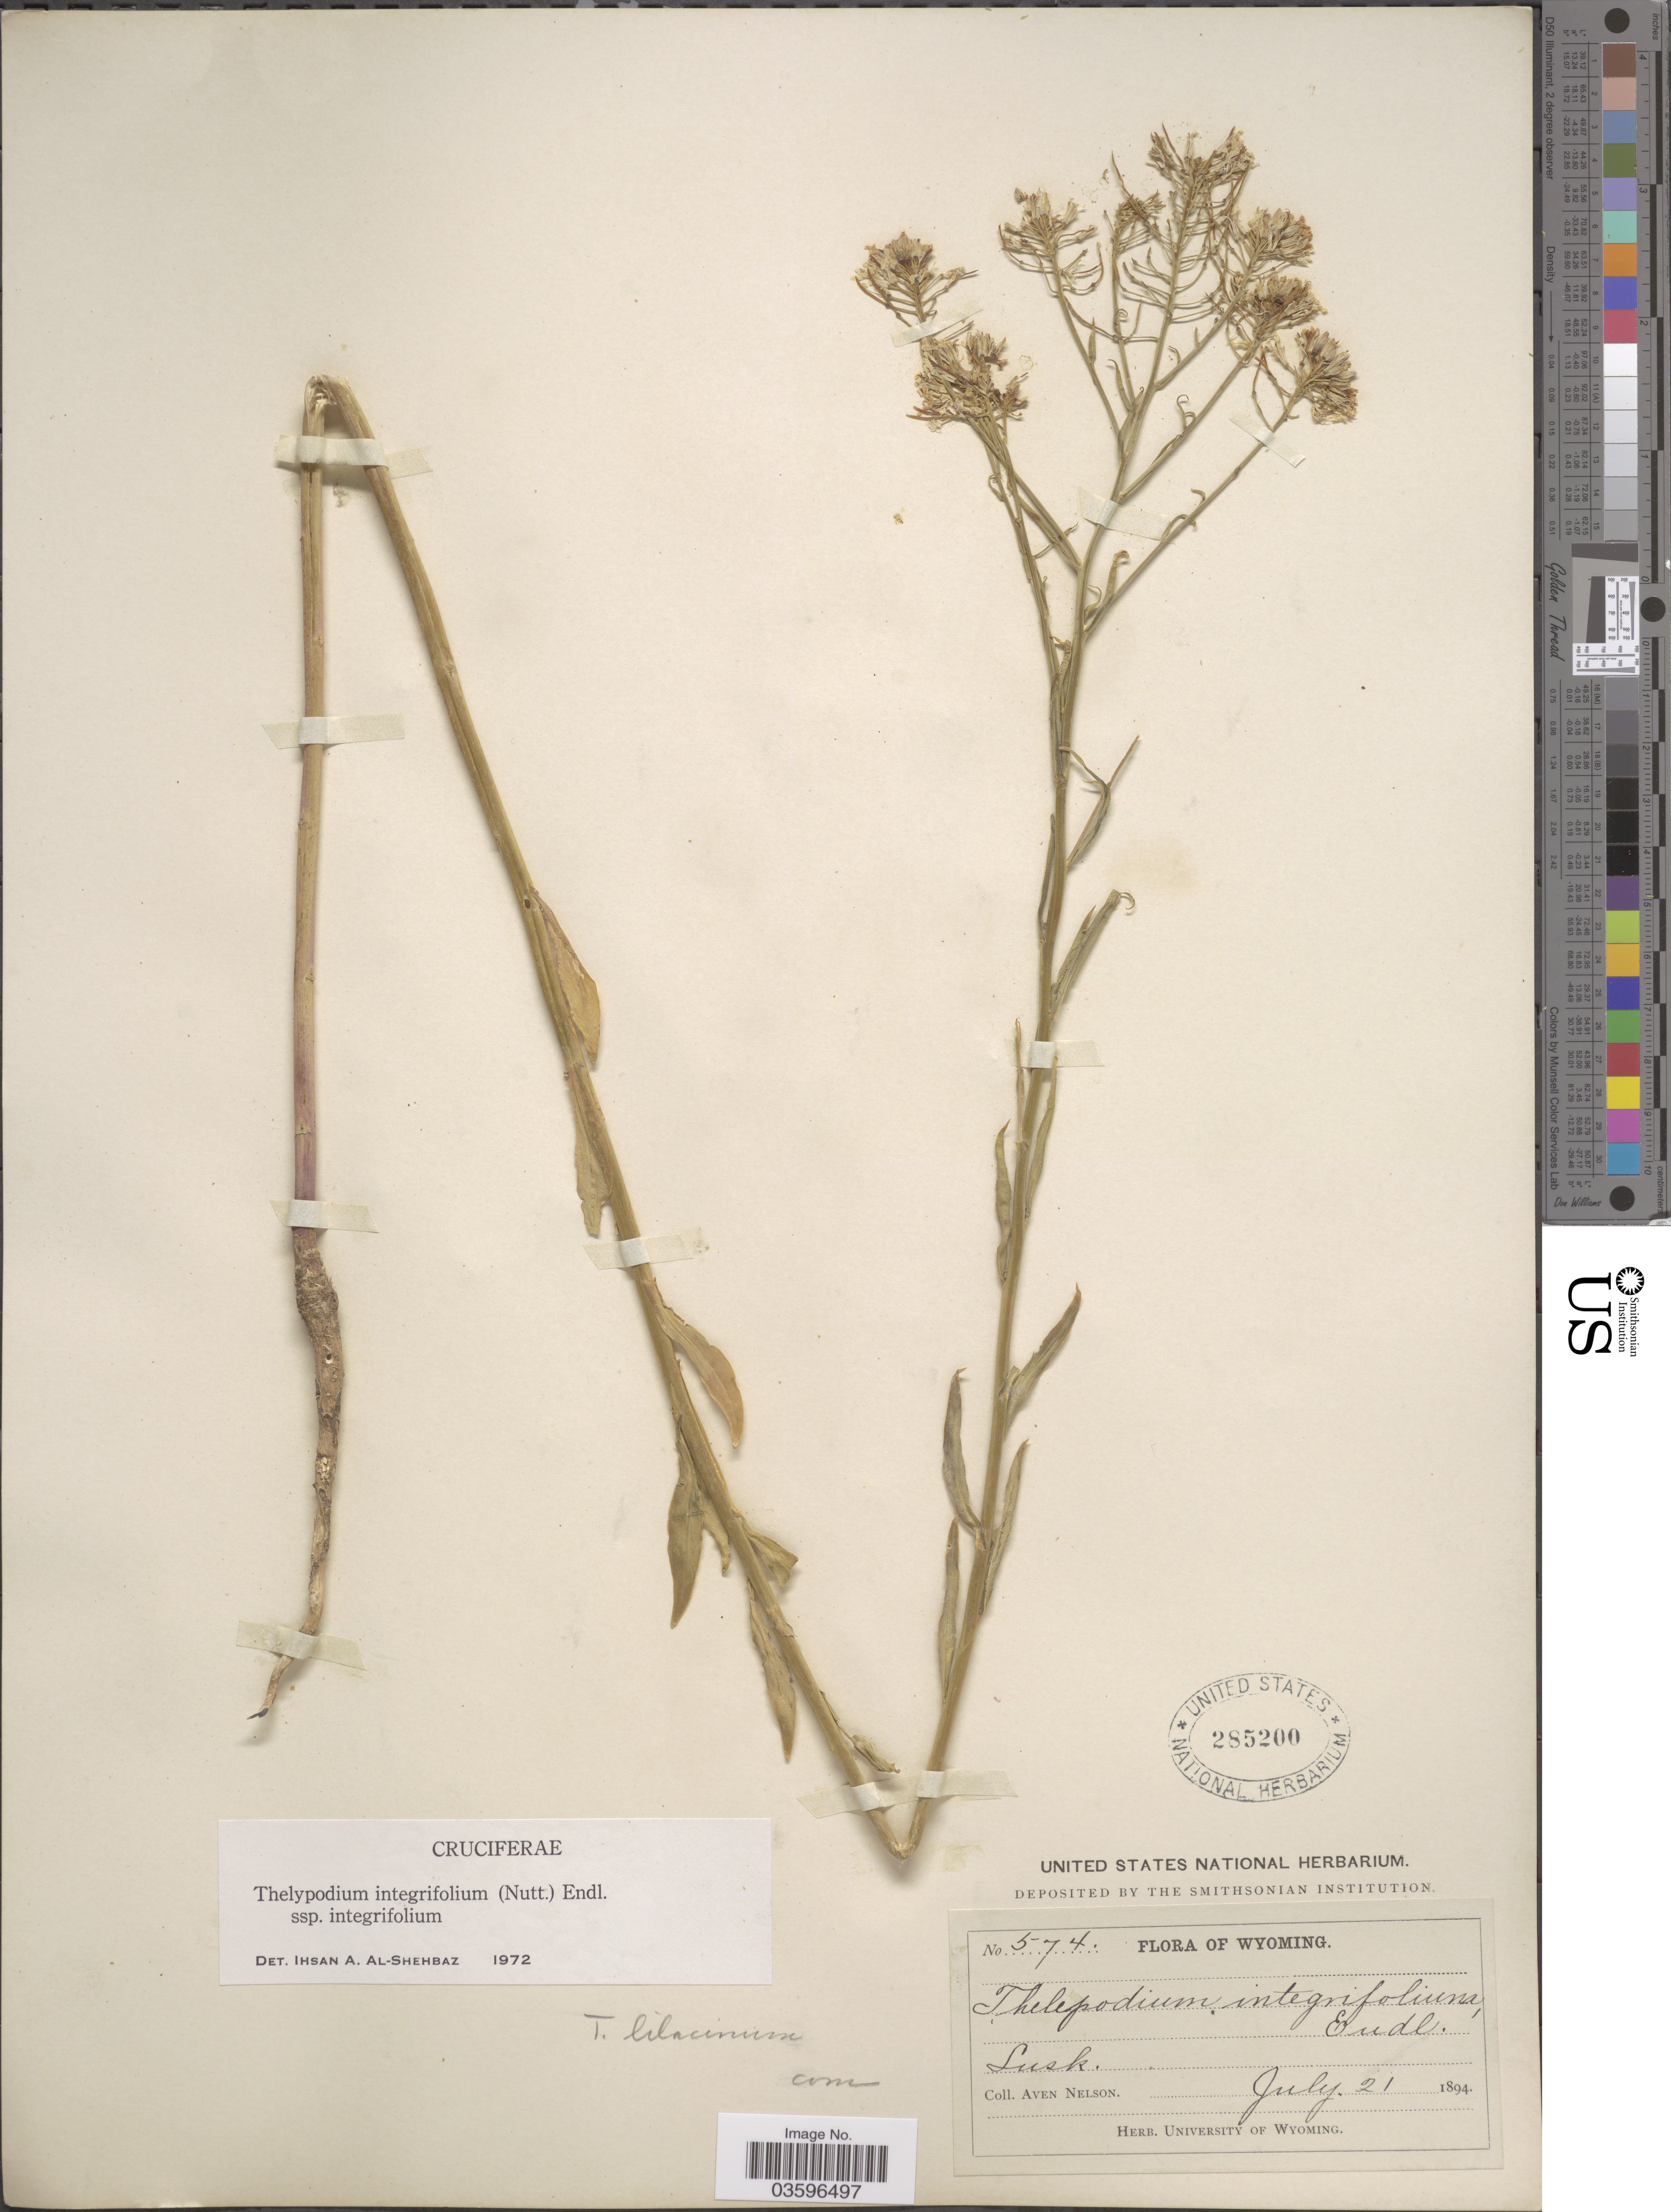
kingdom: Plantae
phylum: Tracheophyta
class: Magnoliopsida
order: Brassicales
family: Brassicaceae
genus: Thelypodium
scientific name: Thelypodium integrifolium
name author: (Nutt.) Endl.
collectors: A. Nelson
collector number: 574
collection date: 1894-07-21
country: United States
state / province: Wyoming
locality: Lusk.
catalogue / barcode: US 285200